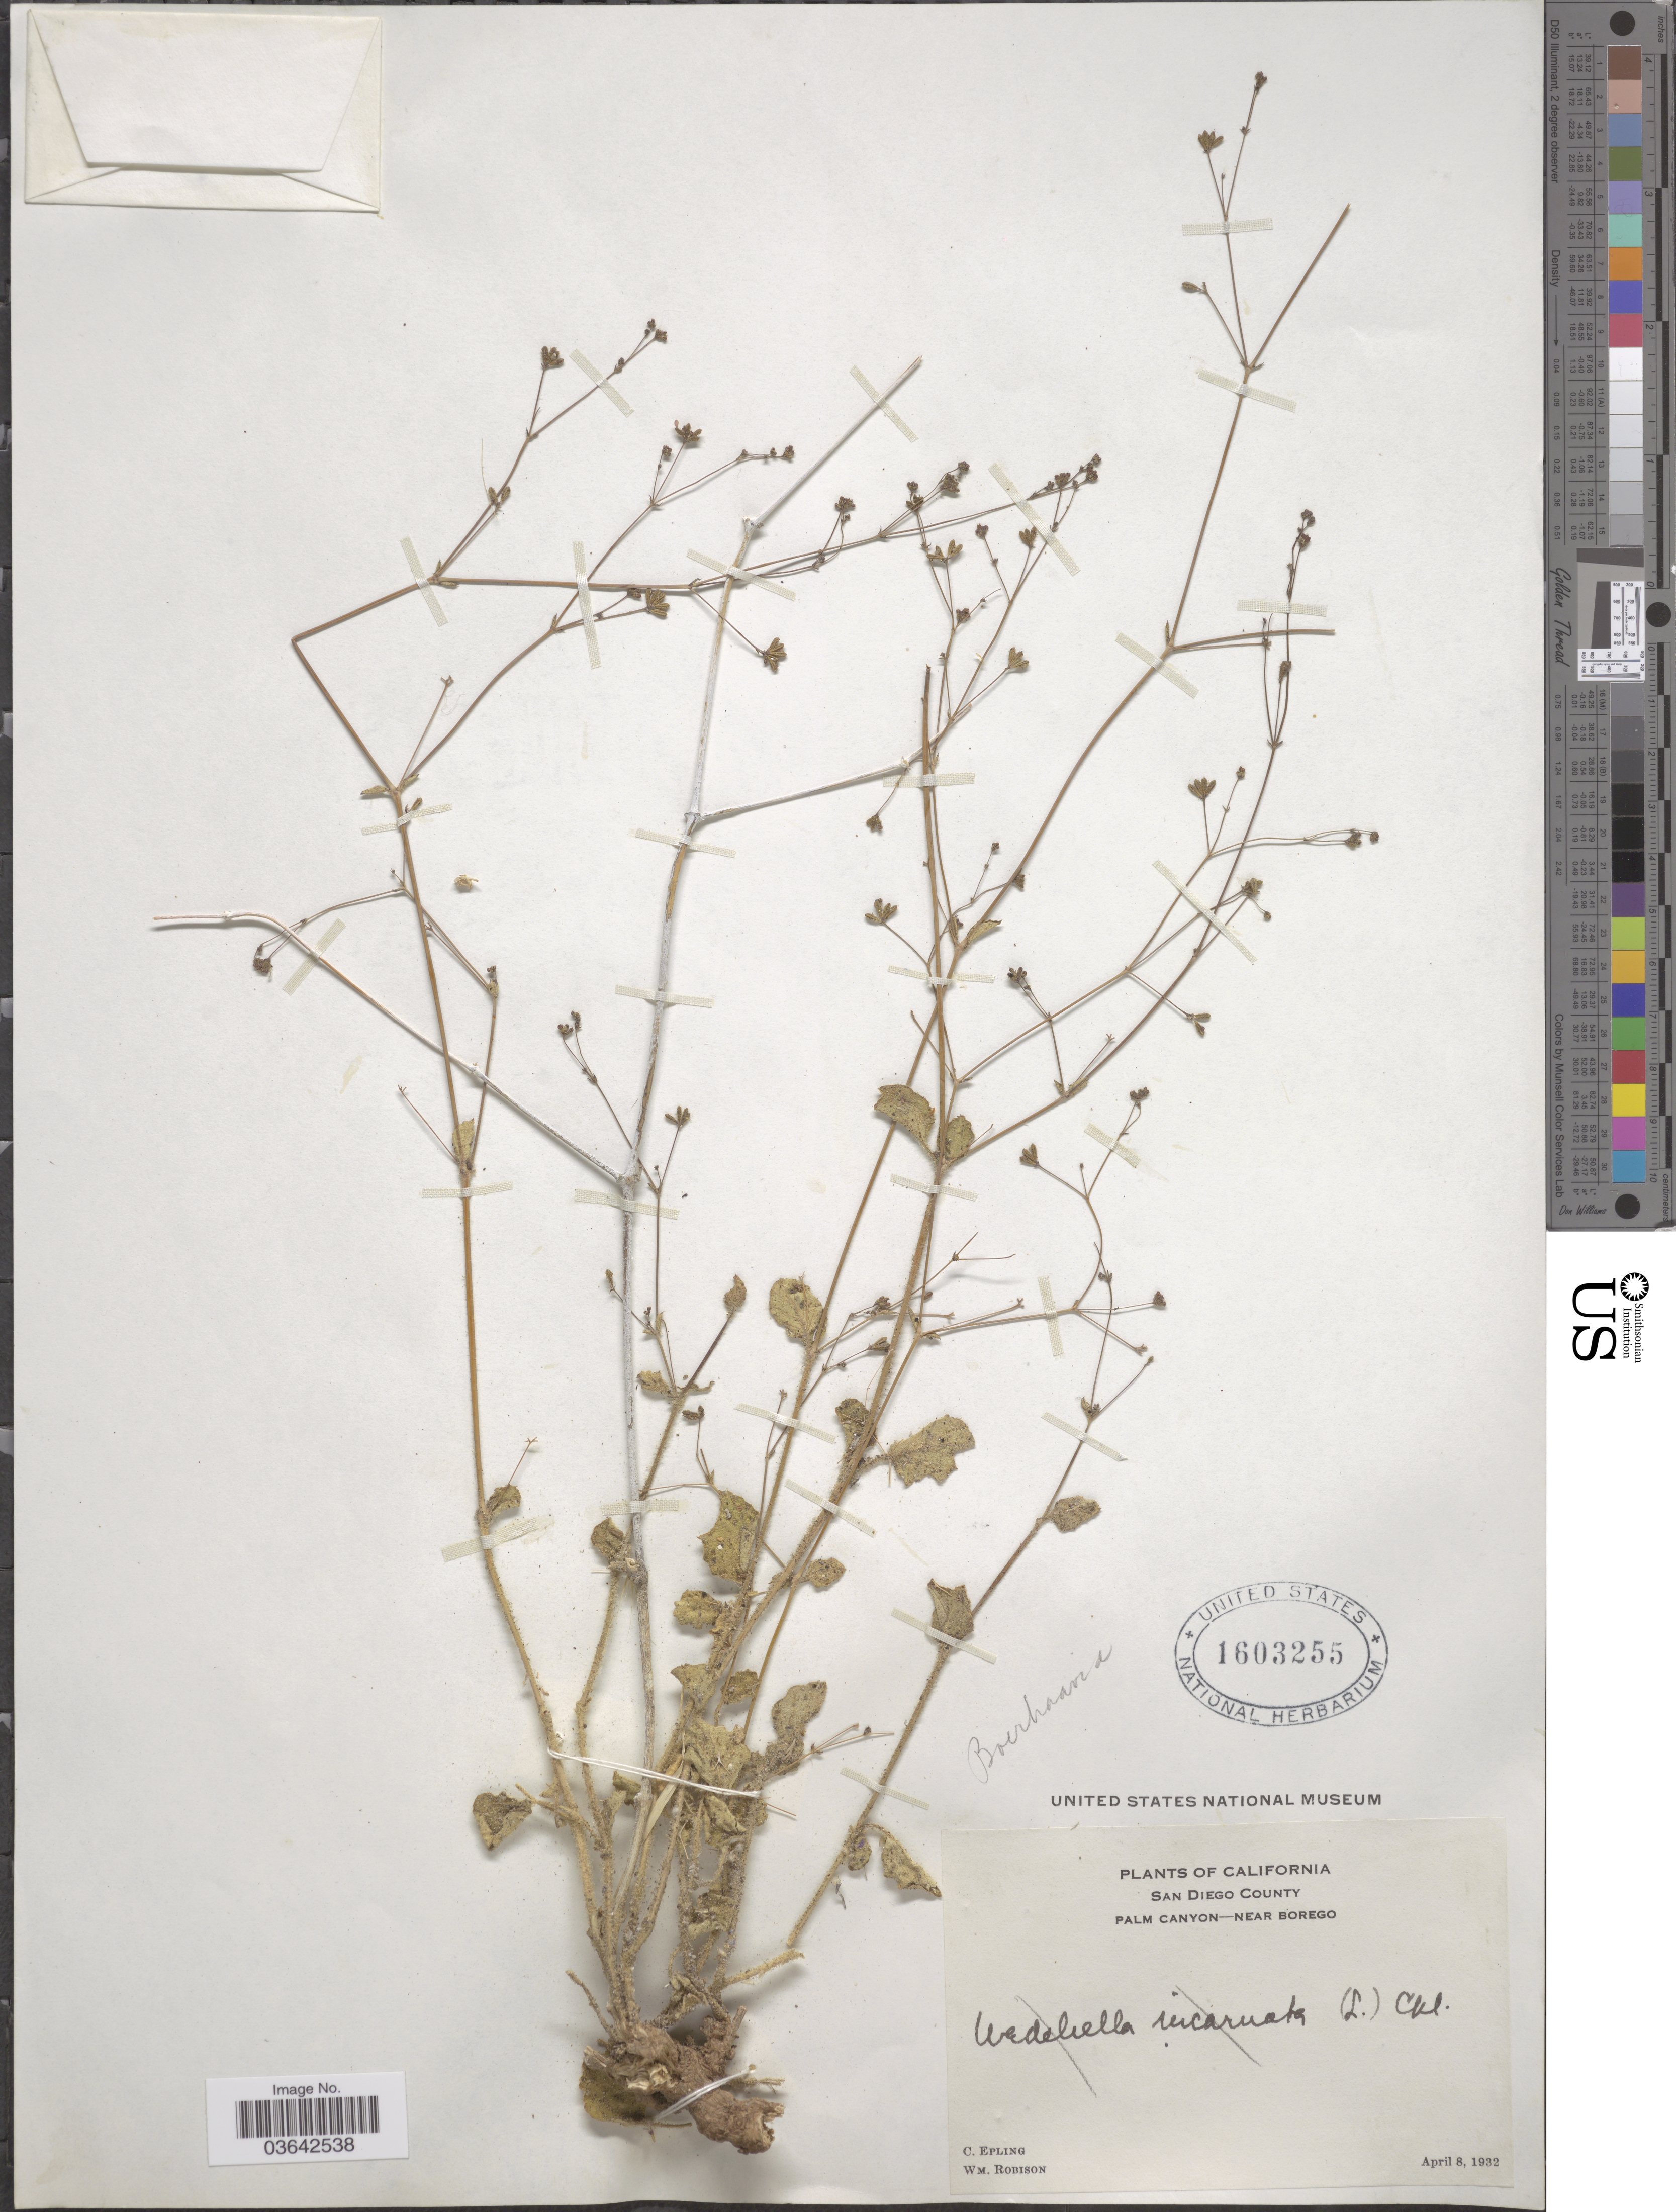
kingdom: Plantae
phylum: Tracheophyta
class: Magnoliopsida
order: Caryophyllales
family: Nyctaginaceae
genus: Boerhavia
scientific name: Boerhavia coccinea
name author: Mill.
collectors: C. C. Epling & W. Robison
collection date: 1932-04-08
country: United States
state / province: California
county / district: San Diego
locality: San Diego County. Palm Canyon-near Borego.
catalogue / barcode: US 1603255